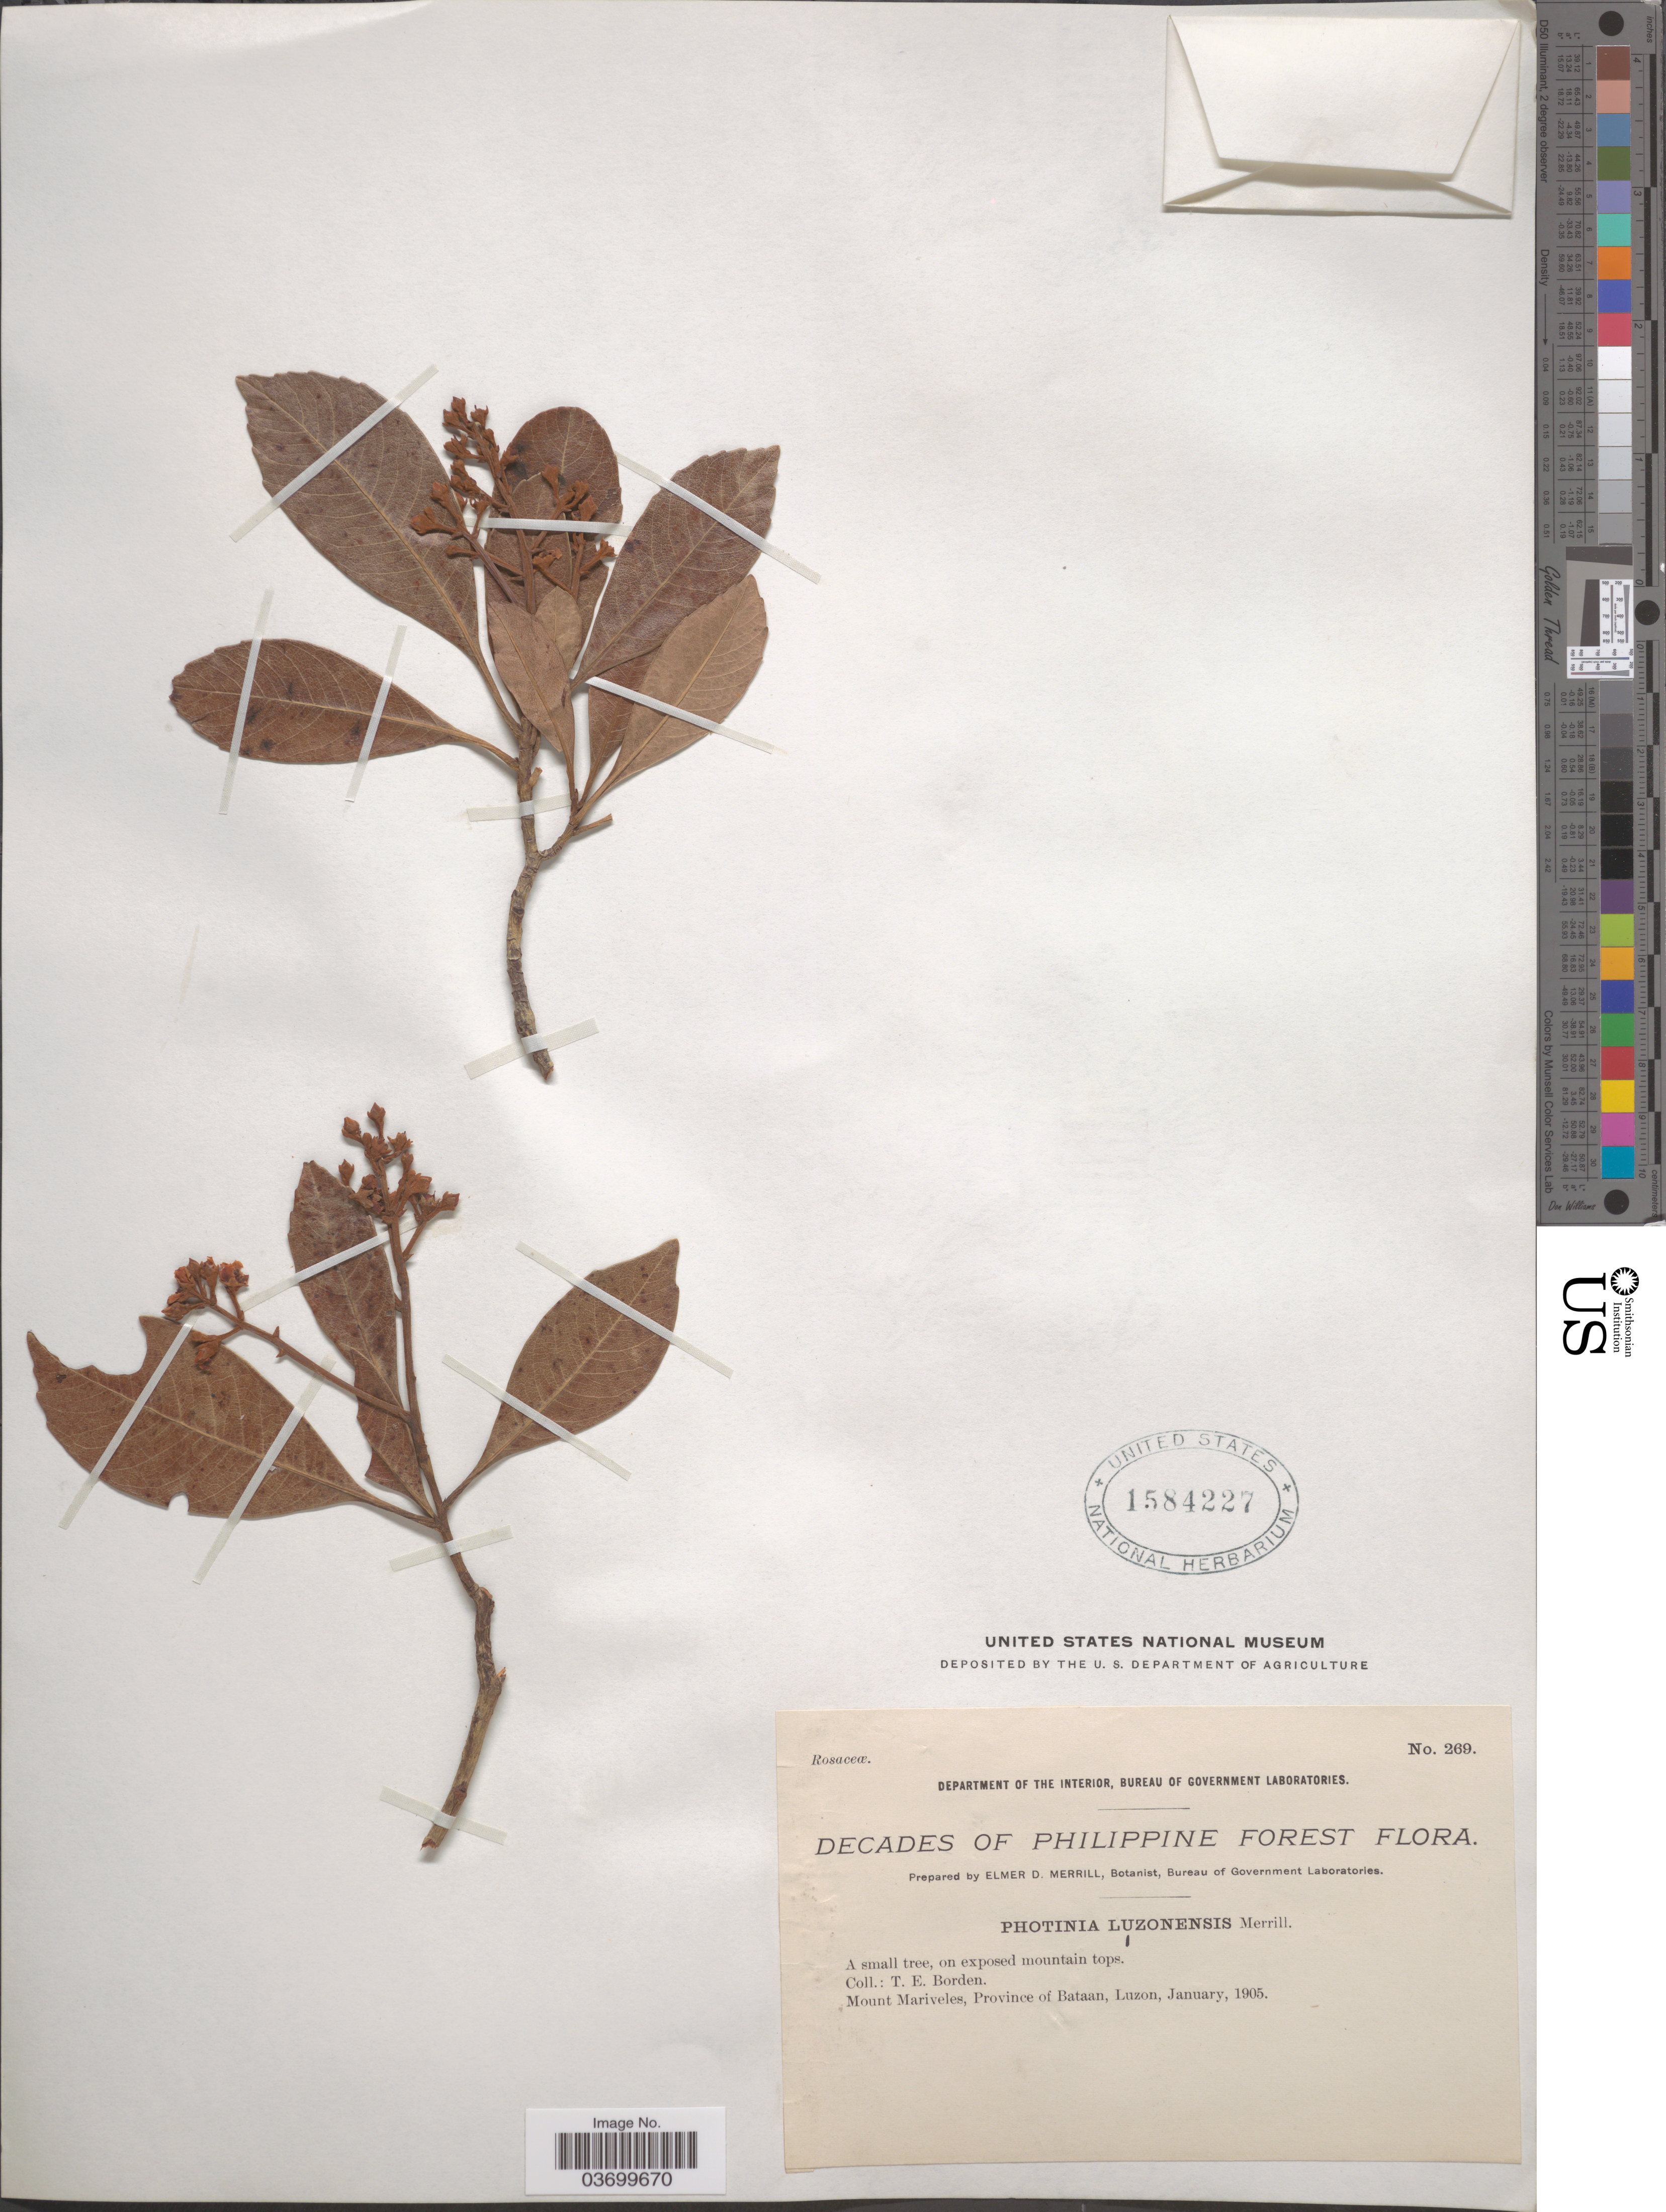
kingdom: Plantae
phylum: Tracheophyta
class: Magnoliopsida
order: Rosales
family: Rosaceae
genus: Photinia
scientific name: Photinia luzonensis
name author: Merr.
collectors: T. E. Borden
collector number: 269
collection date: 1905-01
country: Philippines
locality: Decades of Philippine Forest. On exposed mountain tops. Mount Mariveles, Province of Bataan, Luzon.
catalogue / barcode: US 1584227